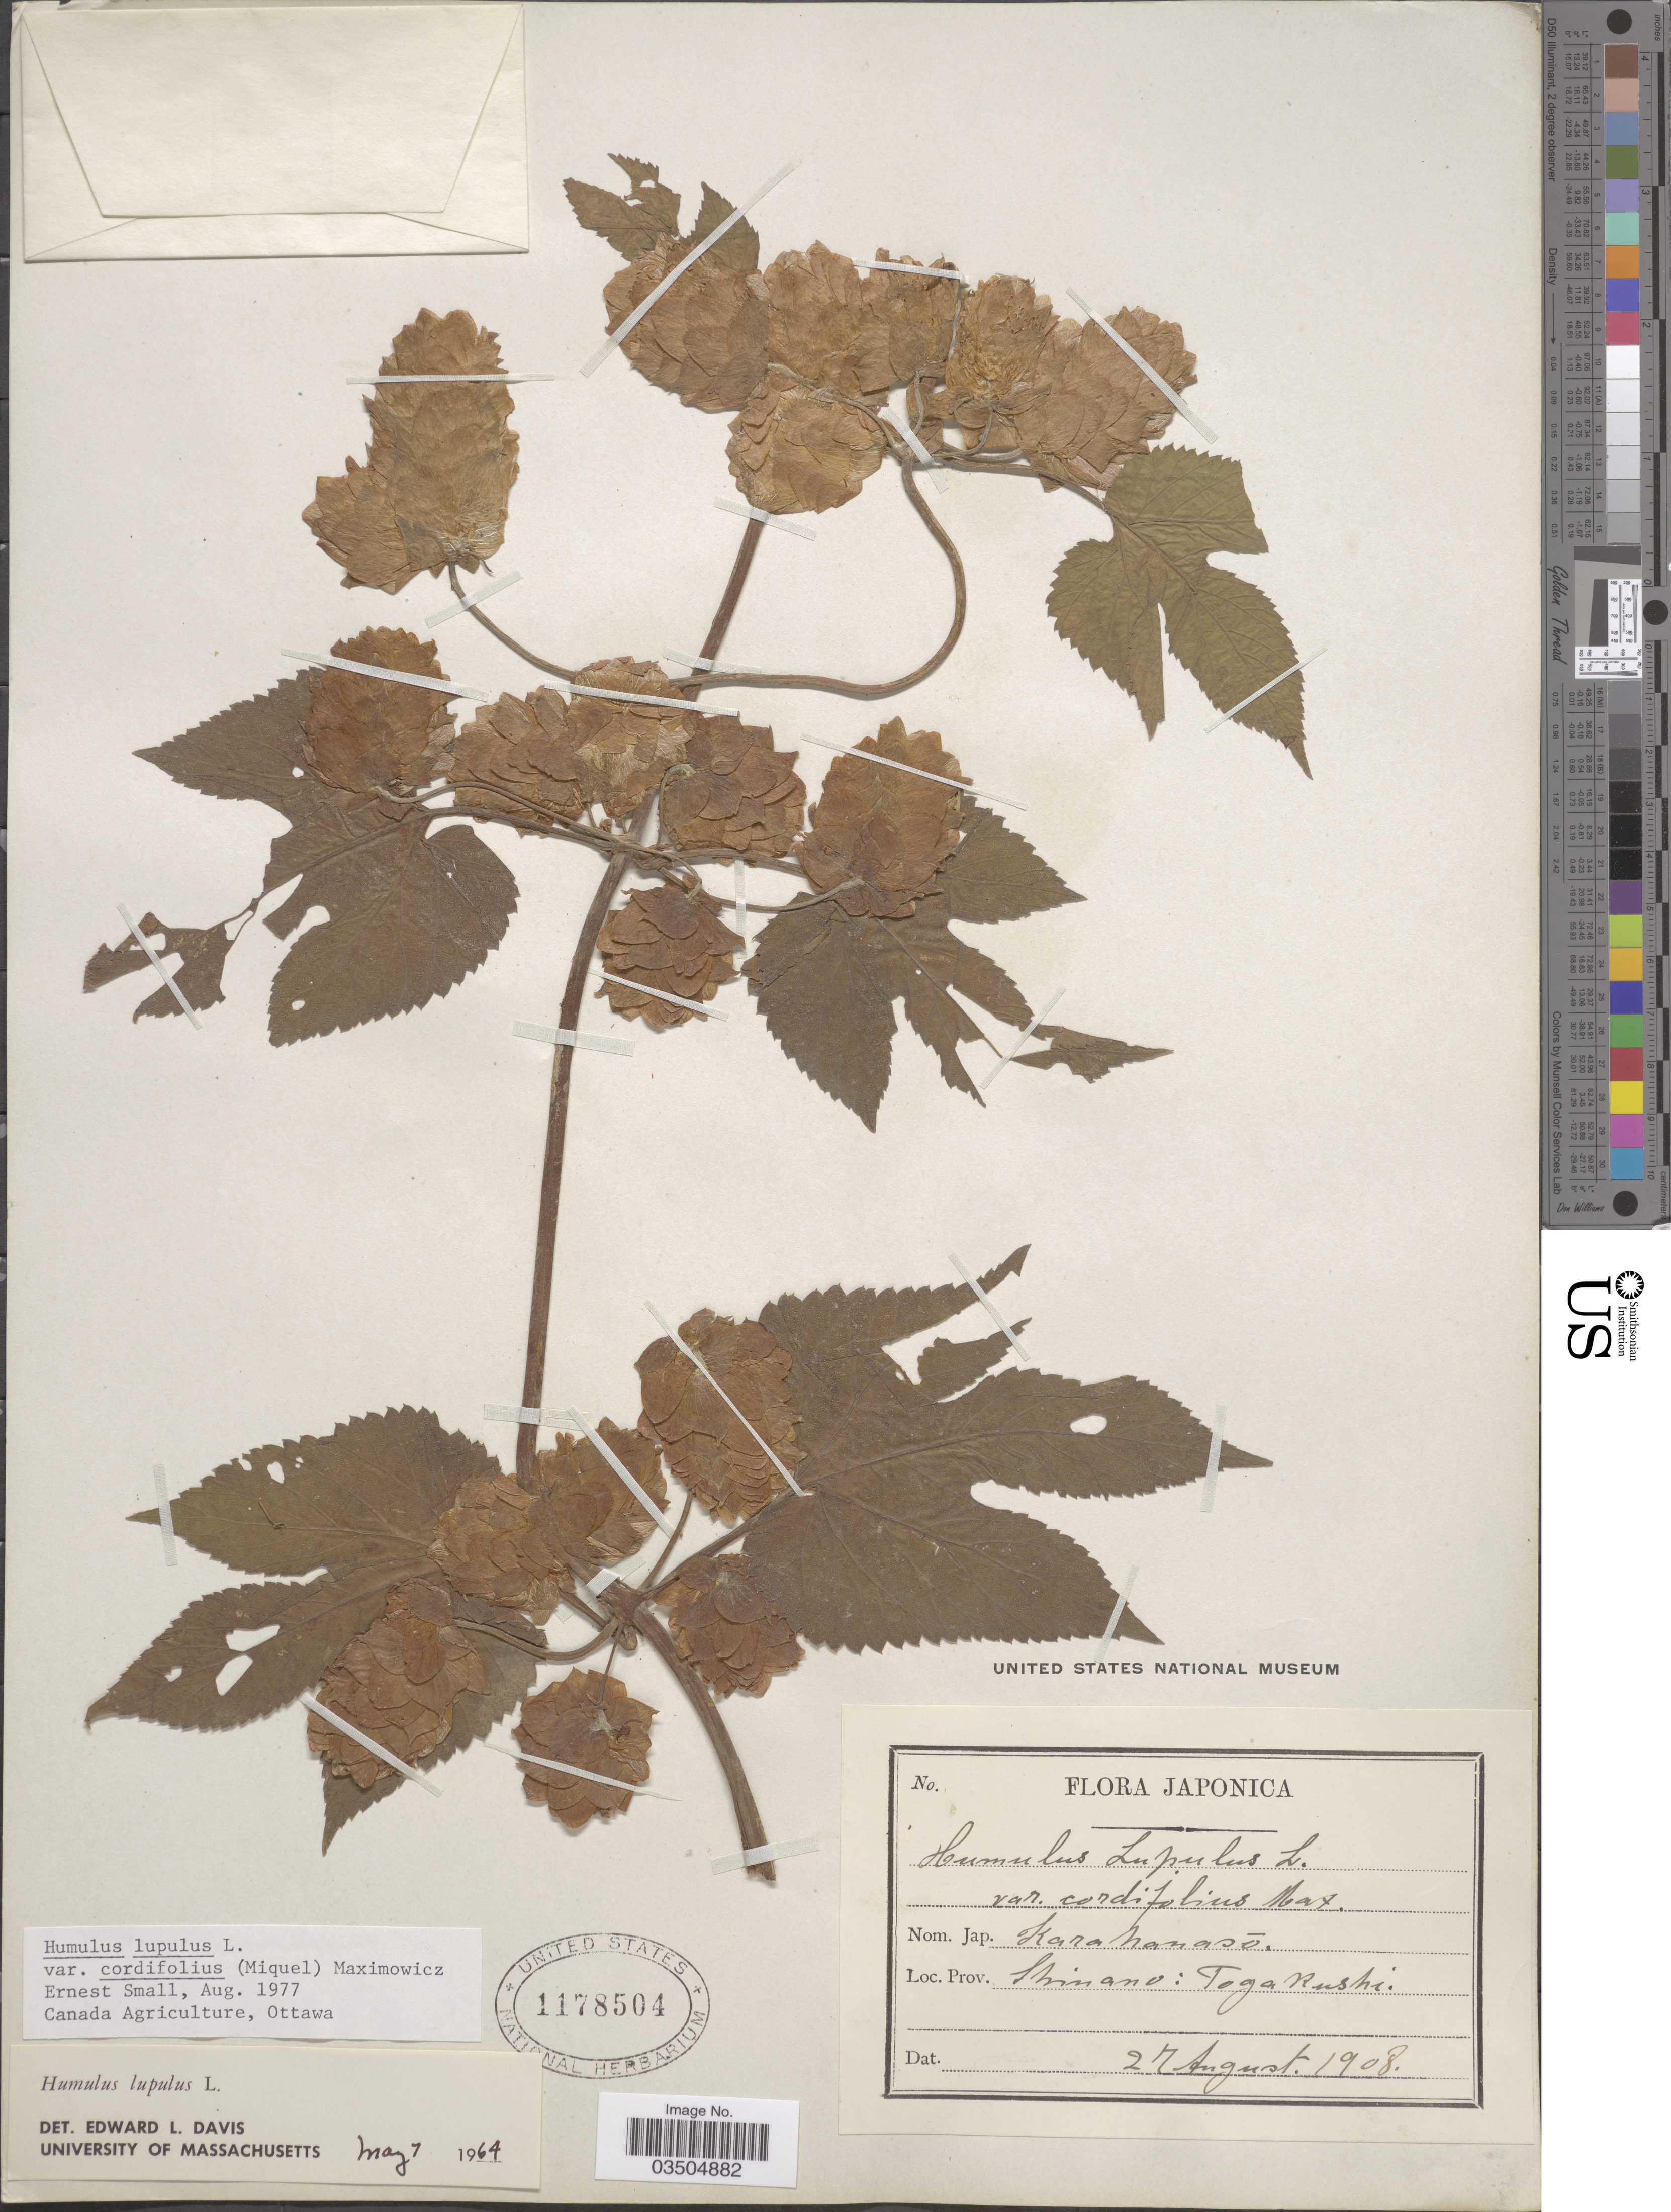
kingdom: Plantae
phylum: Tracheophyta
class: Magnoliopsida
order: Rosales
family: Cannabaceae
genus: Humulus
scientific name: Humulus lupulus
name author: L.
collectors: United States National Museum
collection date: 1908-08-27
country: Japan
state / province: Simane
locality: Shimano: Togakushi.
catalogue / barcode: US 1178504